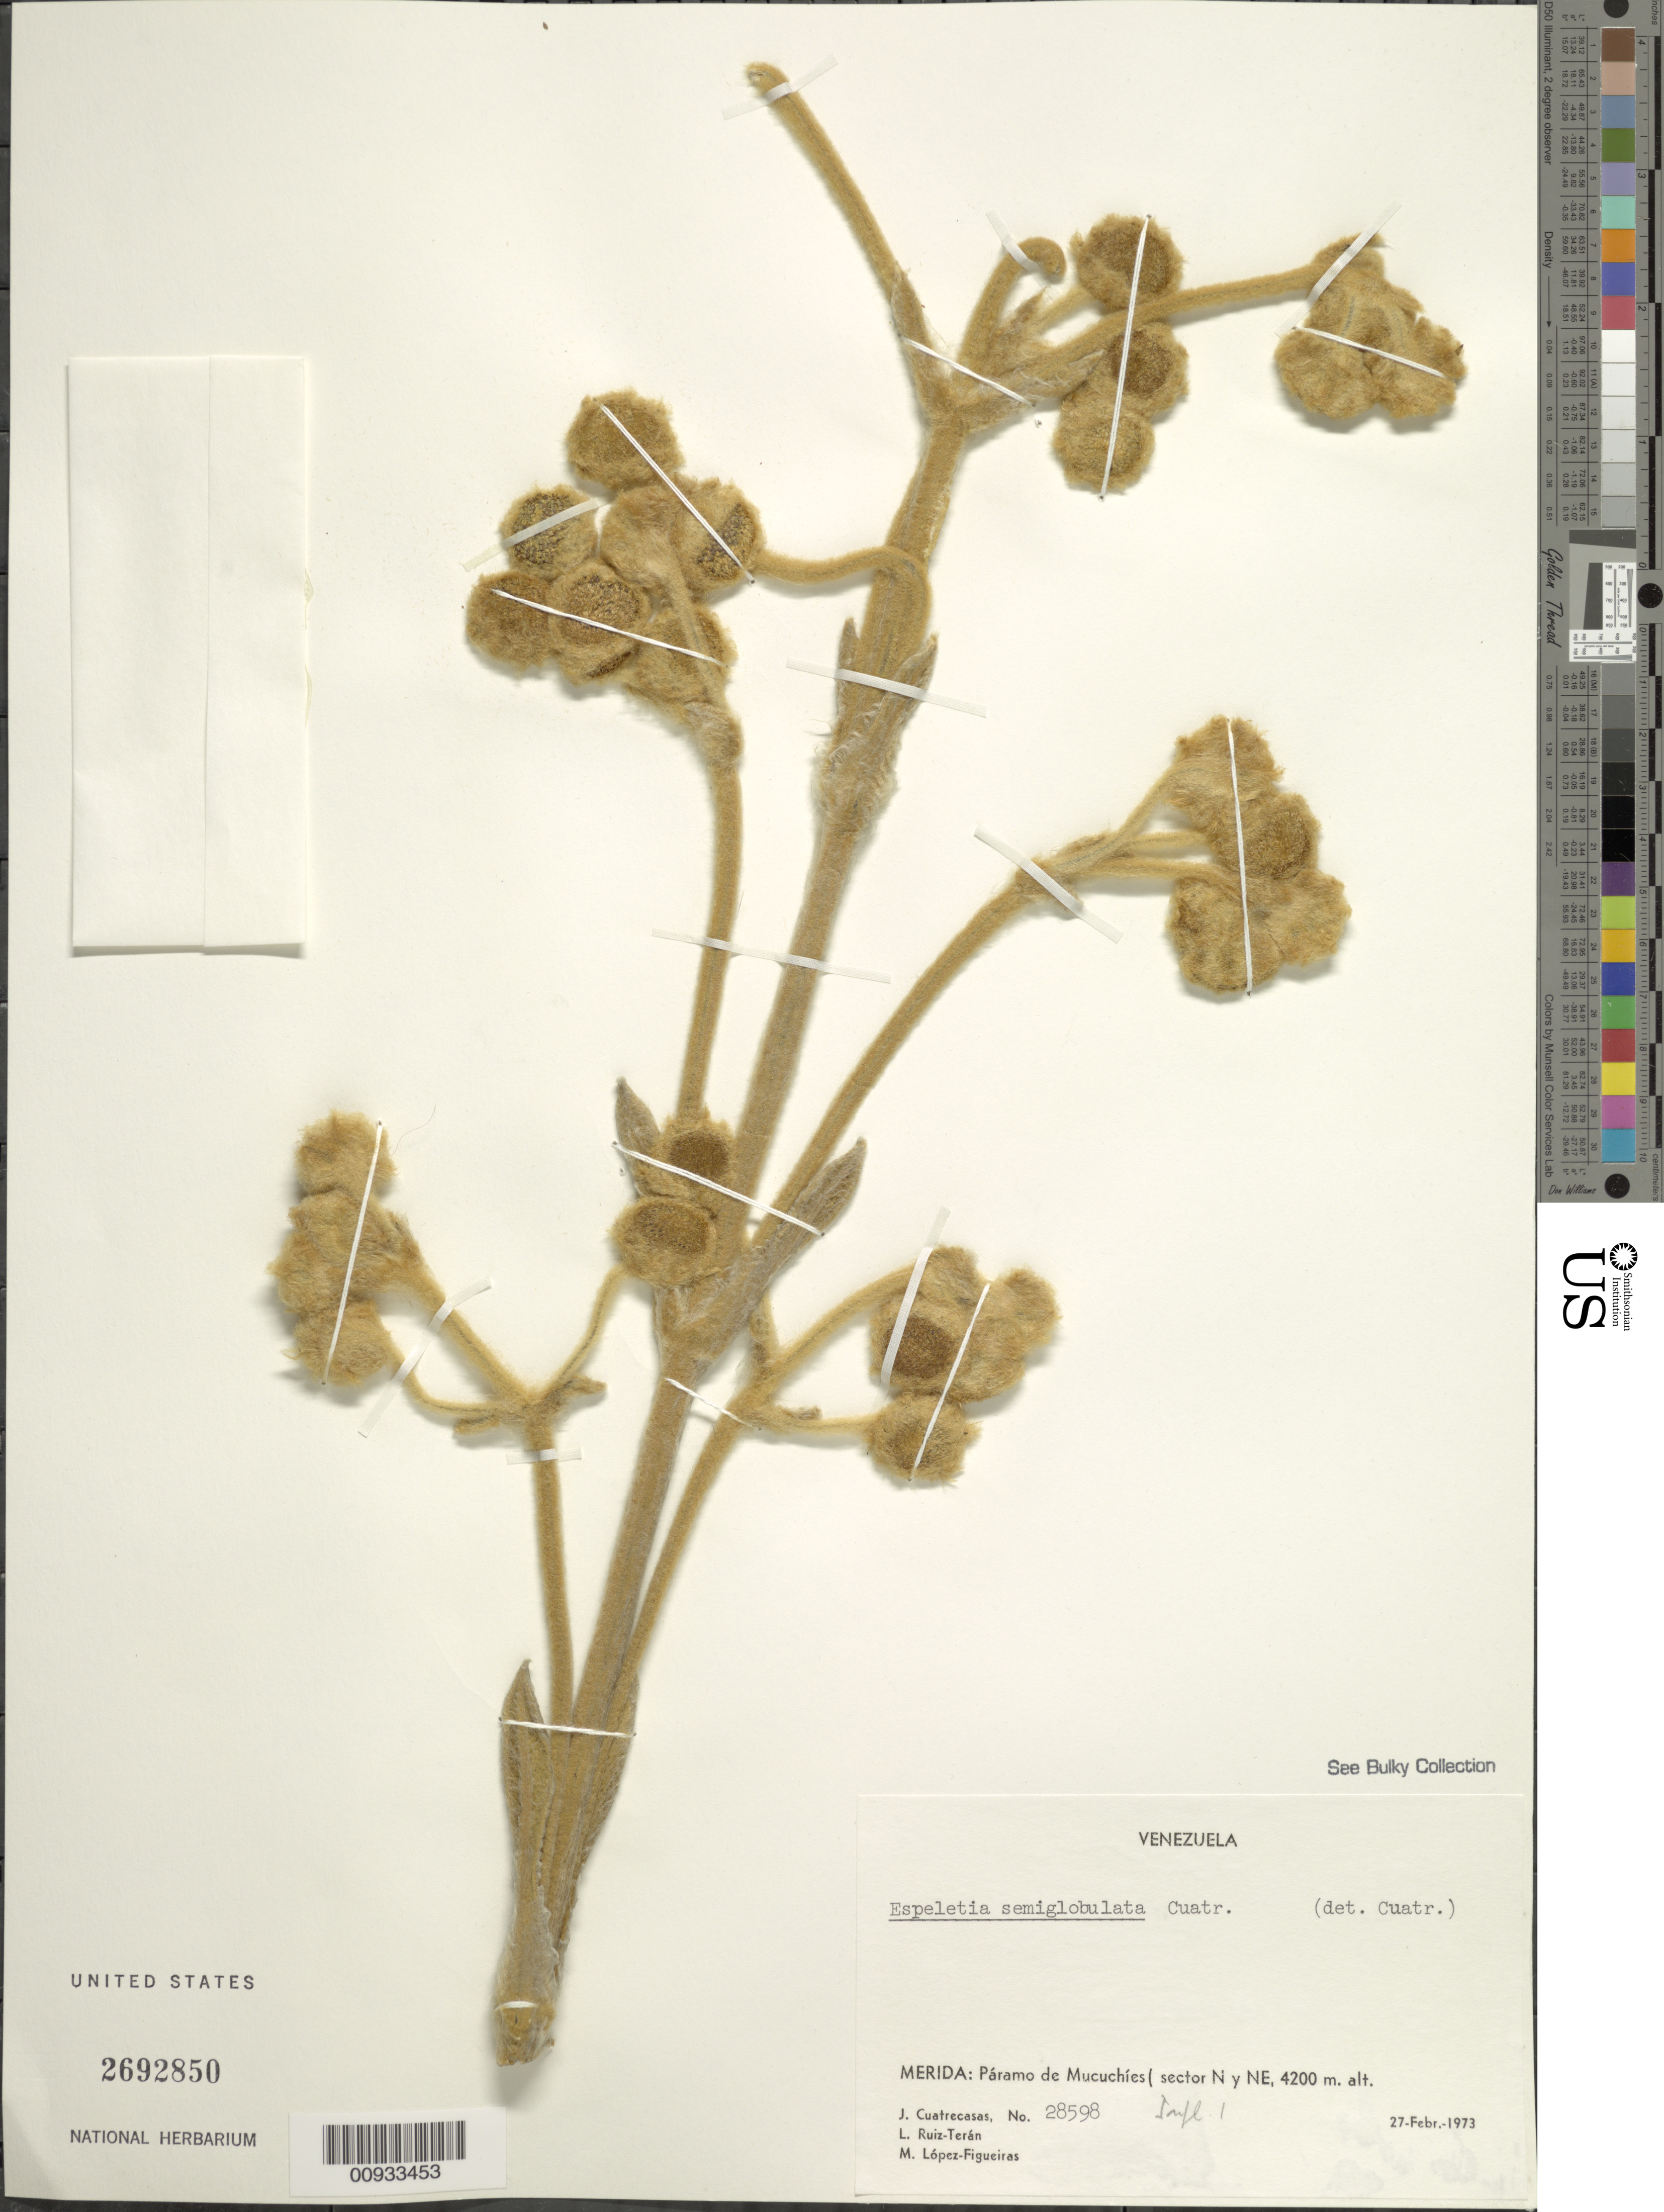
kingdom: Plantae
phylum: Tracheophyta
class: Magnoliopsida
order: Asterales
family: Asteraceae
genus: Espeletia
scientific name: Espeletia semiglobulata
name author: Cuatrec.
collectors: J. Cuatrecasas, L. E. Ruíz-Terán & M. López Figueiras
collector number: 28598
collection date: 1973-02-27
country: Venezuela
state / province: Mérida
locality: Paramo de Mucuchies (sector N y NE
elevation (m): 4200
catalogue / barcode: US 2692850